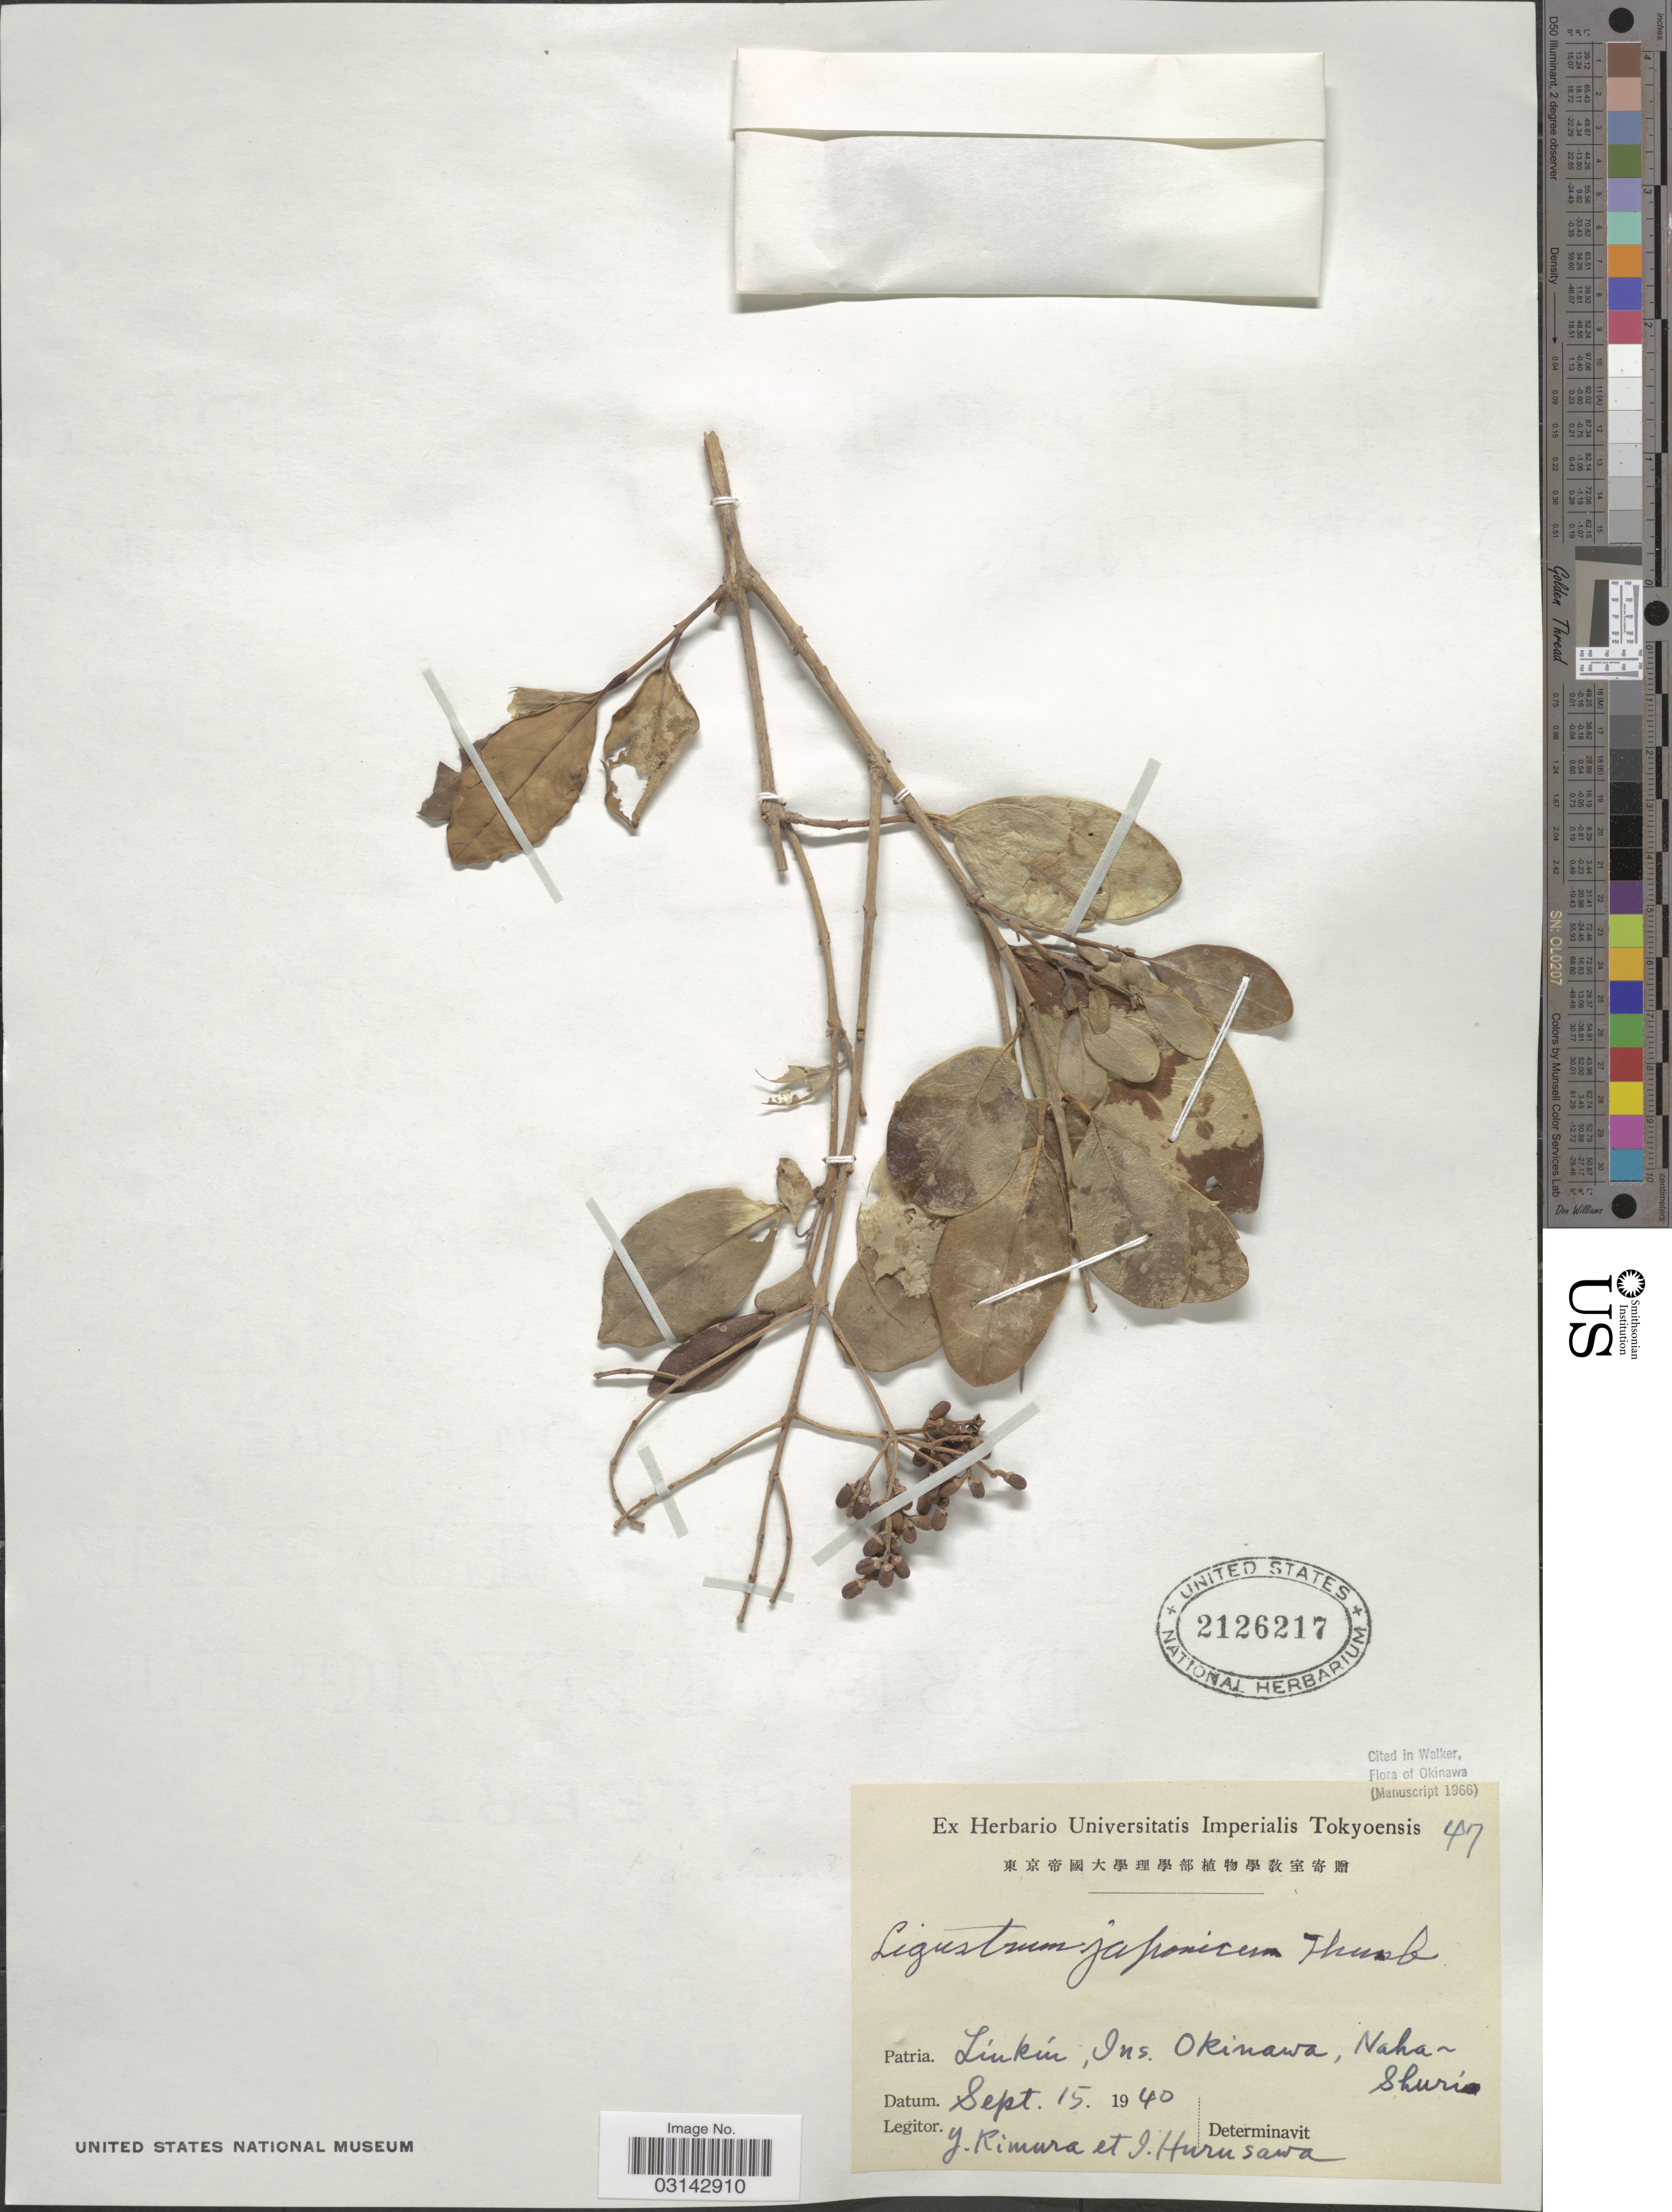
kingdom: Plantae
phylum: Tracheophyta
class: Magnoliopsida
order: Lamiales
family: Oleaceae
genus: Ligustrum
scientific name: Ligustrum japonicum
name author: Thunb.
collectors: Y. Kimura & I. Hurusawa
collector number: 47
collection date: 1940-09-15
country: Japan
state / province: Okinawa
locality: Liukiu, Naha~Shuria.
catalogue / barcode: US 2126217